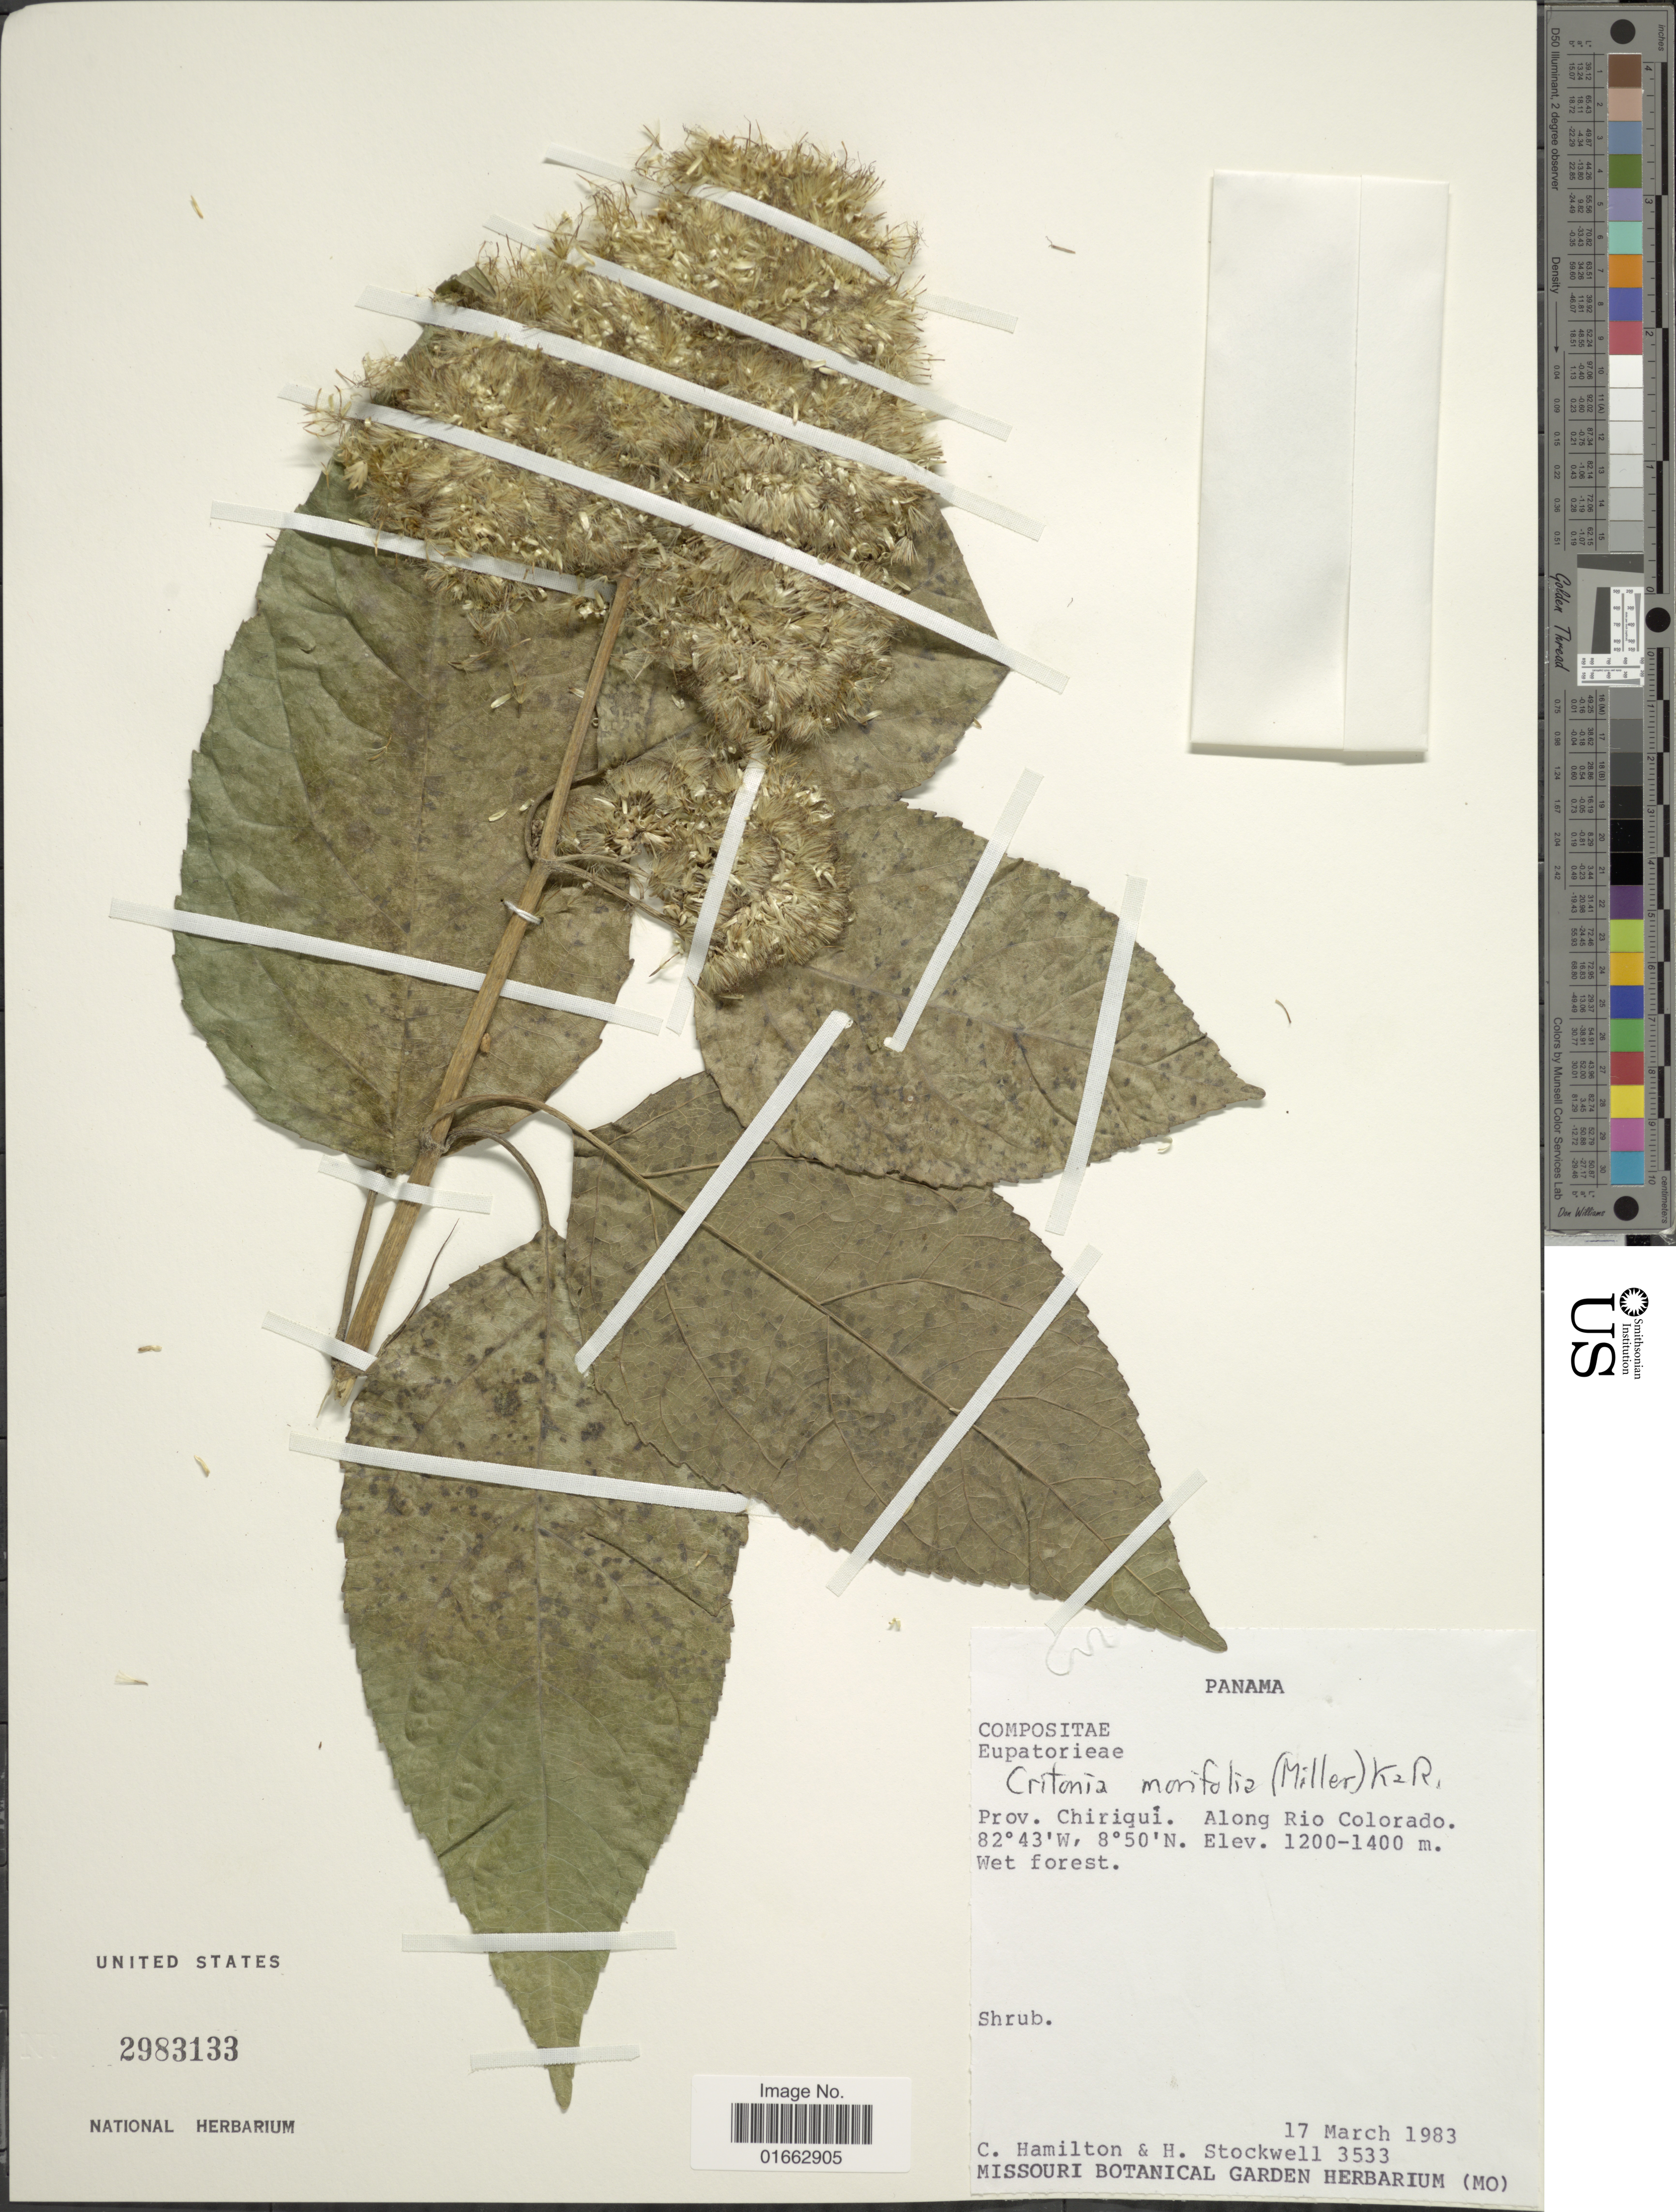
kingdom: Plantae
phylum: Tracheophyta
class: Magnoliopsida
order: Asterales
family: Asteraceae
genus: Critonia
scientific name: Critonia morifolia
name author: (Mill.) R.M. King & H. Rob.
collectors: C. Hamilton & H. Stockwell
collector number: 3533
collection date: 1983-03-17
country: Panama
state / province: Chiriqui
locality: Along Rio Colorado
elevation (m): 1200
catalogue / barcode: US 2983133